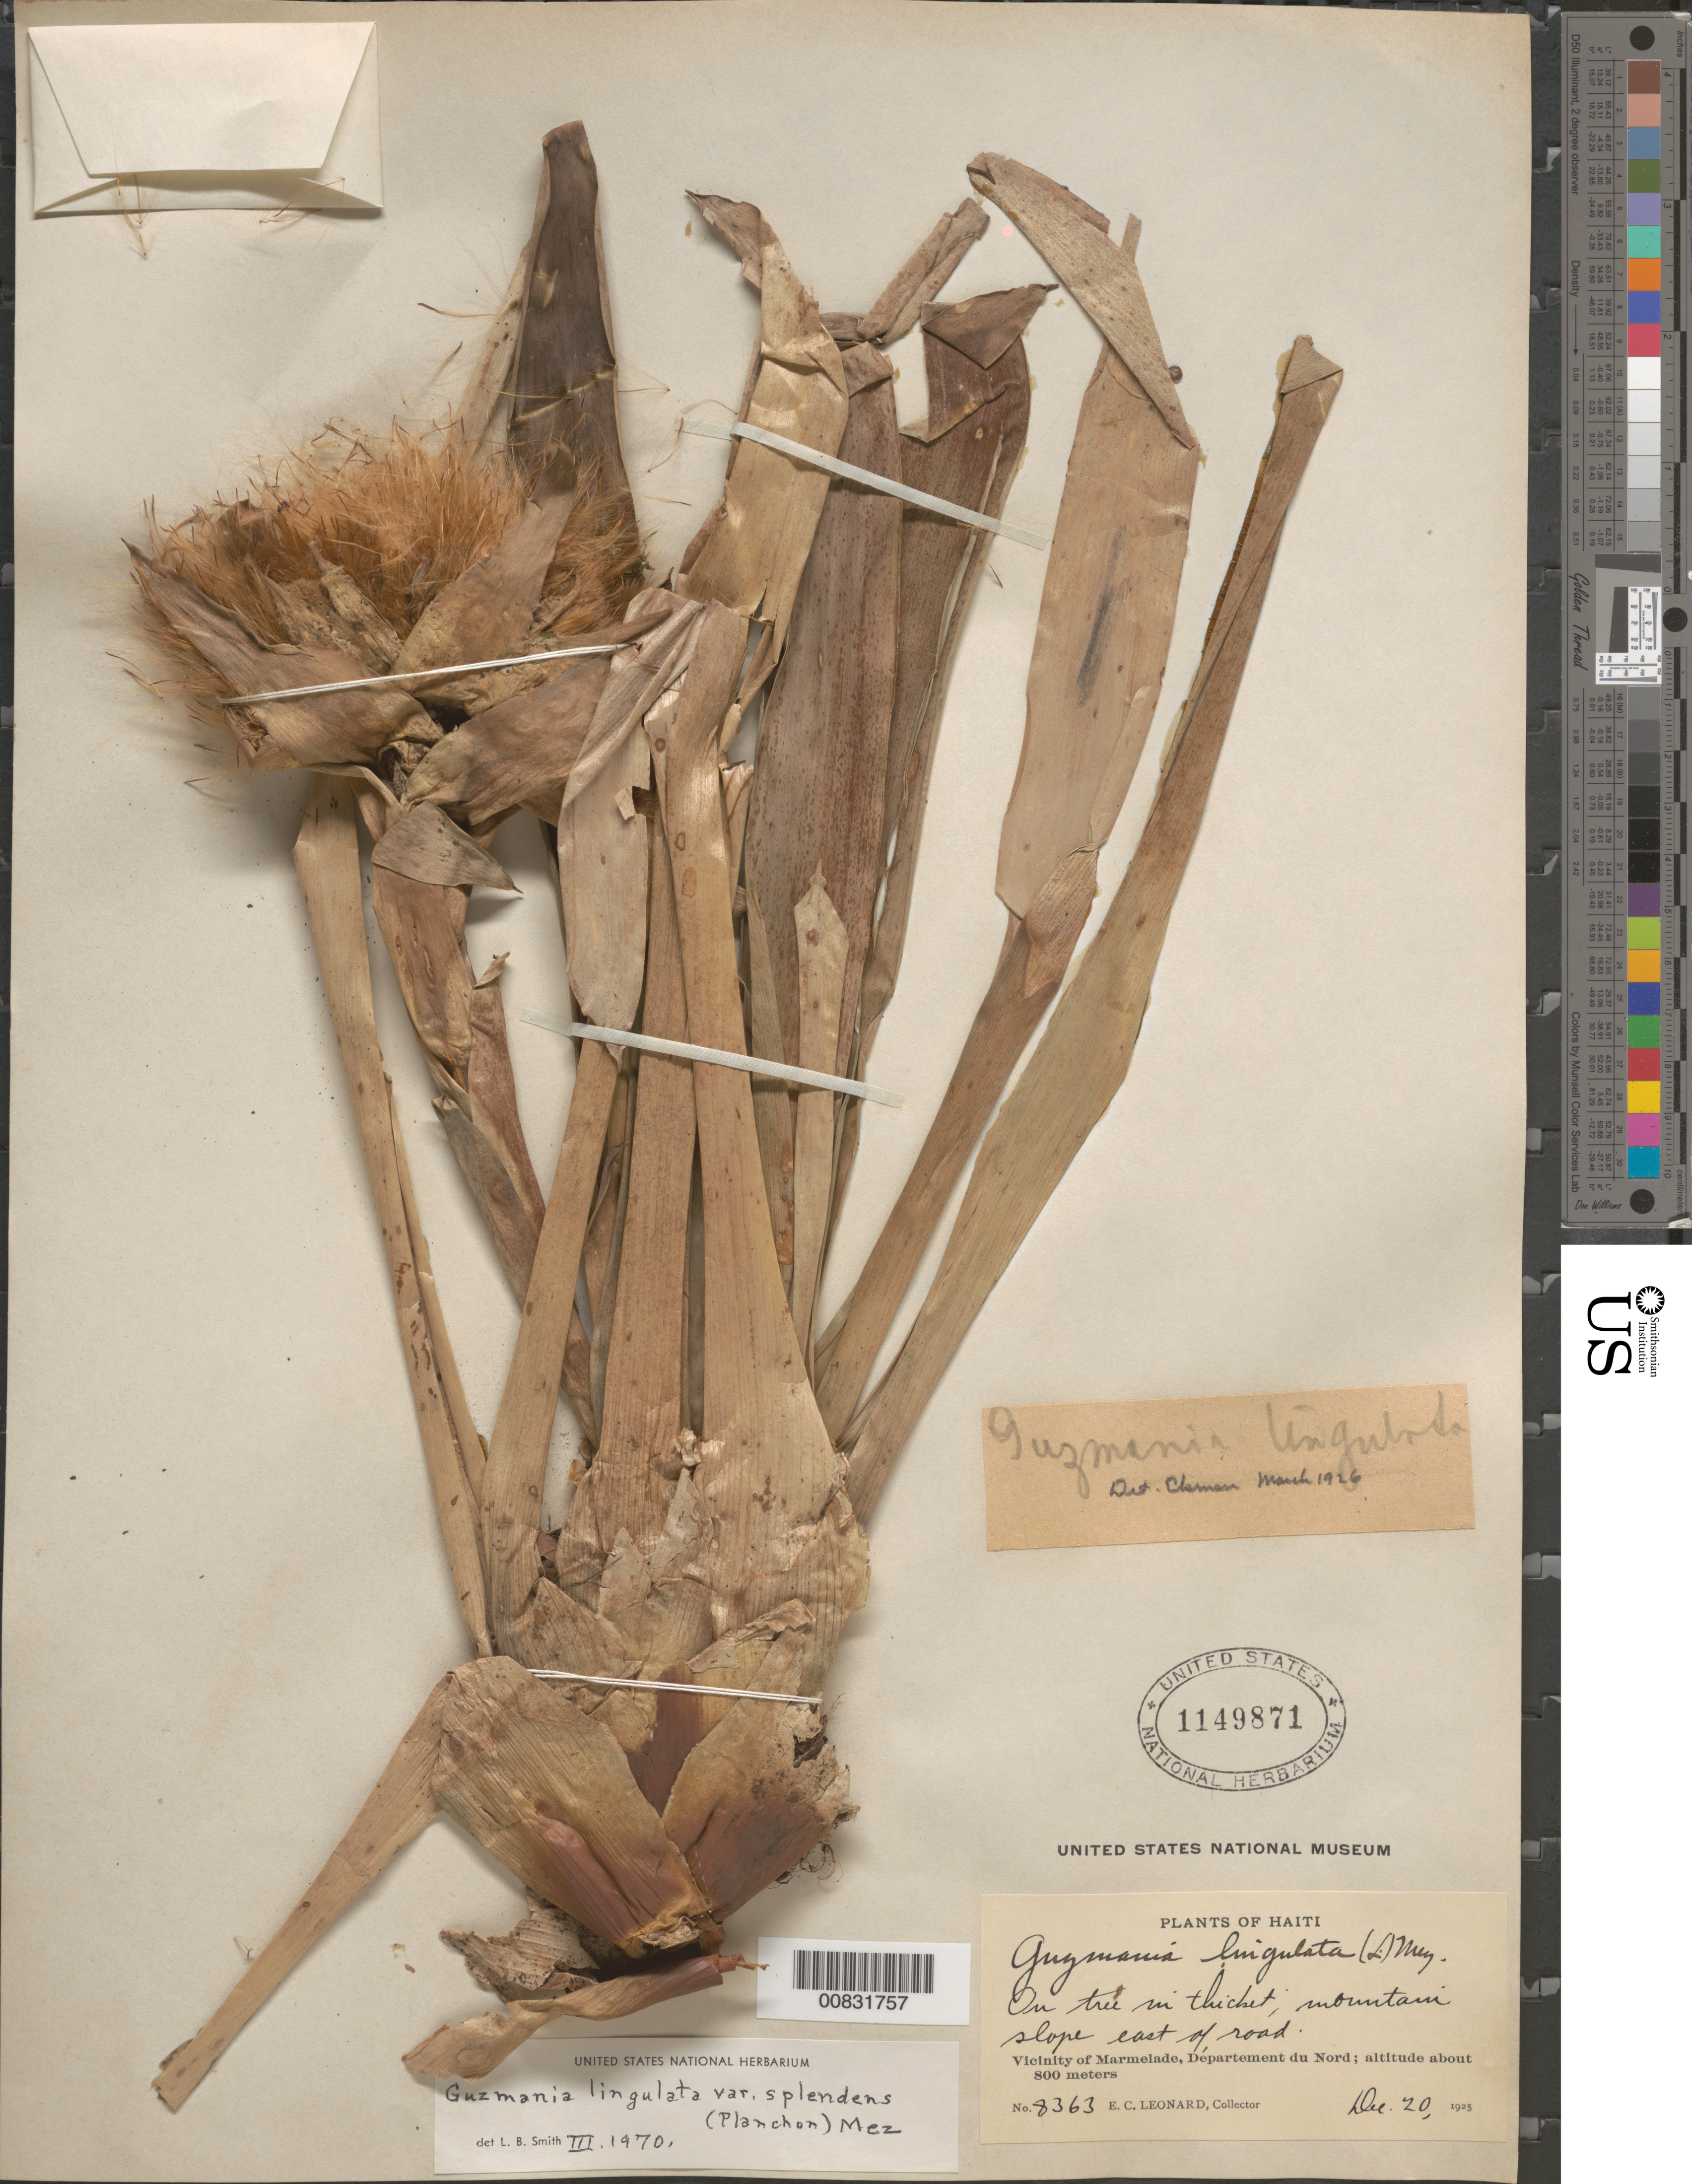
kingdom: Plantae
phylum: Tracheophyta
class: Liliopsida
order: Poales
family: Bromeliaceae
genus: Guzmania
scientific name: Guzmania lingulata var. splendens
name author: (Planch.) Mez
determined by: Smith, Lyman B., (US), NMNH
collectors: E. C. Leonard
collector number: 8363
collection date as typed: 20 Dec 1925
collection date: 1925-12-20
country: Haiti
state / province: Nord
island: Hispaniola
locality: Vicinity of Marmelade, Département du Nord. Mountain slope east of road.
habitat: On tree in thicket.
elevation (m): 800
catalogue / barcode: US 1149871